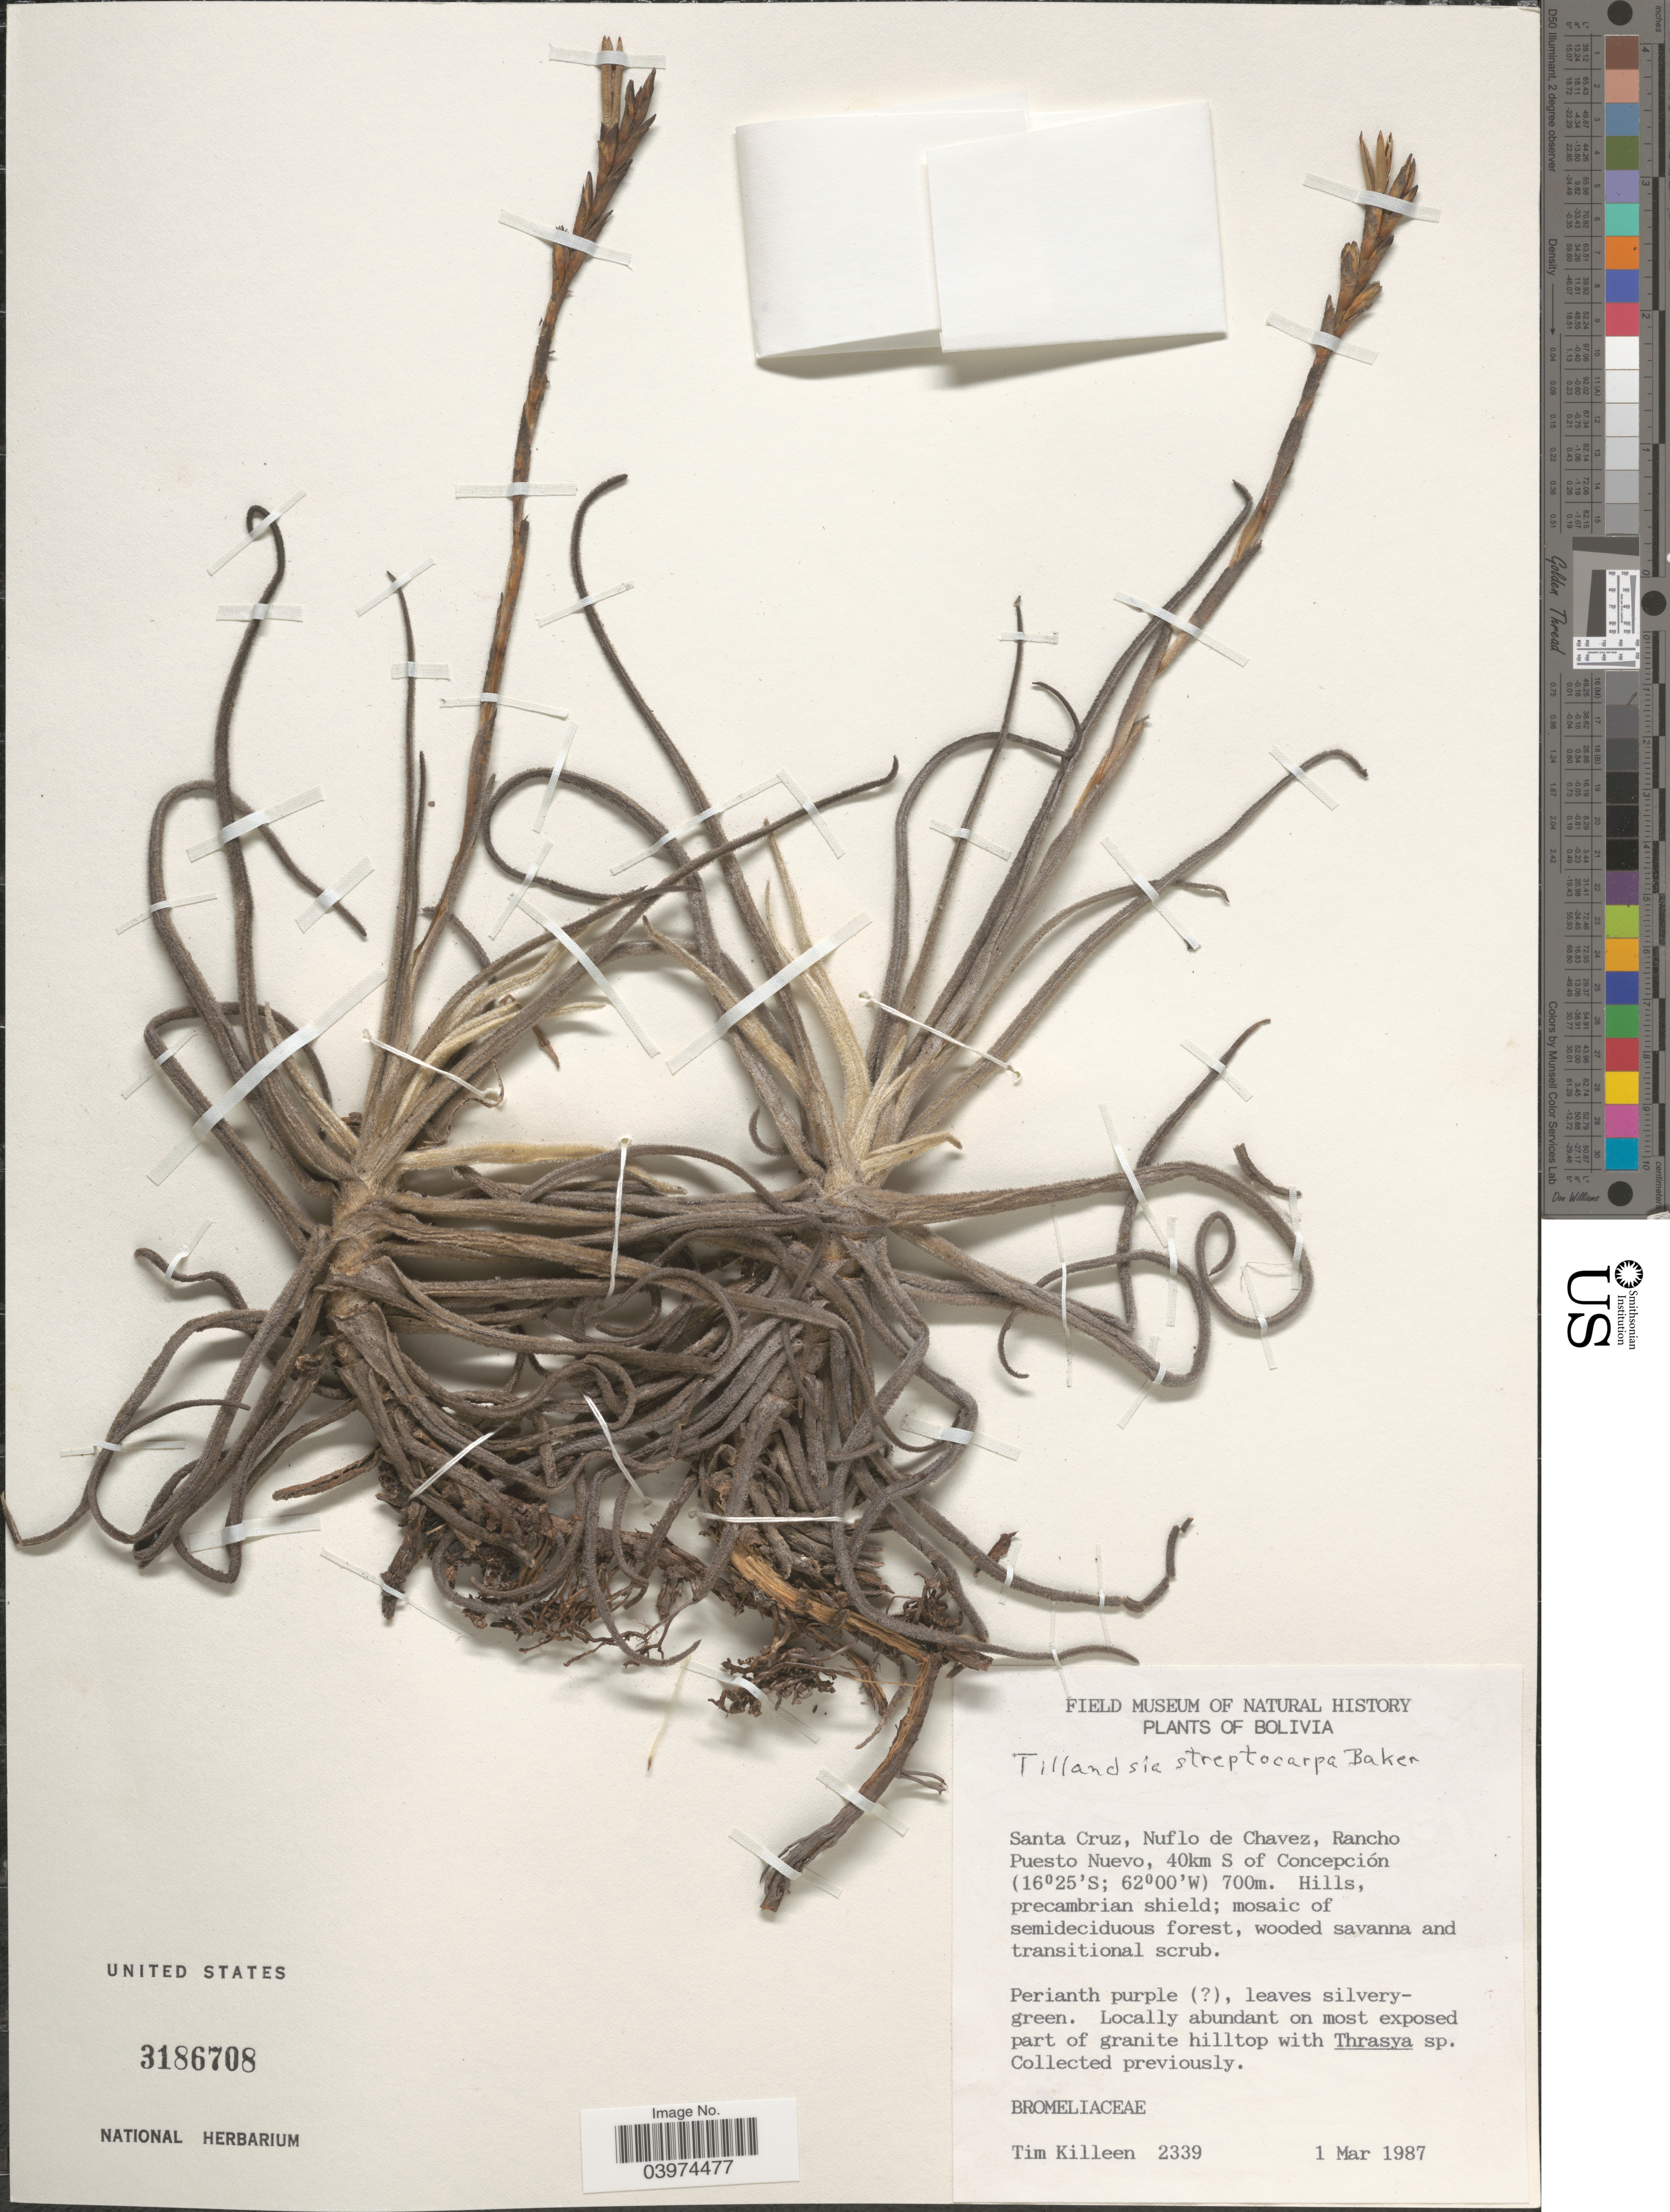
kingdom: Plantae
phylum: Tracheophyta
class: Liliopsida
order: Poales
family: Bromeliaceae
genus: Tillandsia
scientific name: Tillandsia streptocarpa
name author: Baker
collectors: T. J. Killeen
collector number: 2339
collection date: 1987-03-01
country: Bolivia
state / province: Santa Cruz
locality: Nuflo de Chavez, Rancho Puesto Nuevo, 40km S of Concepción.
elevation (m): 700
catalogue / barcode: US 3186708